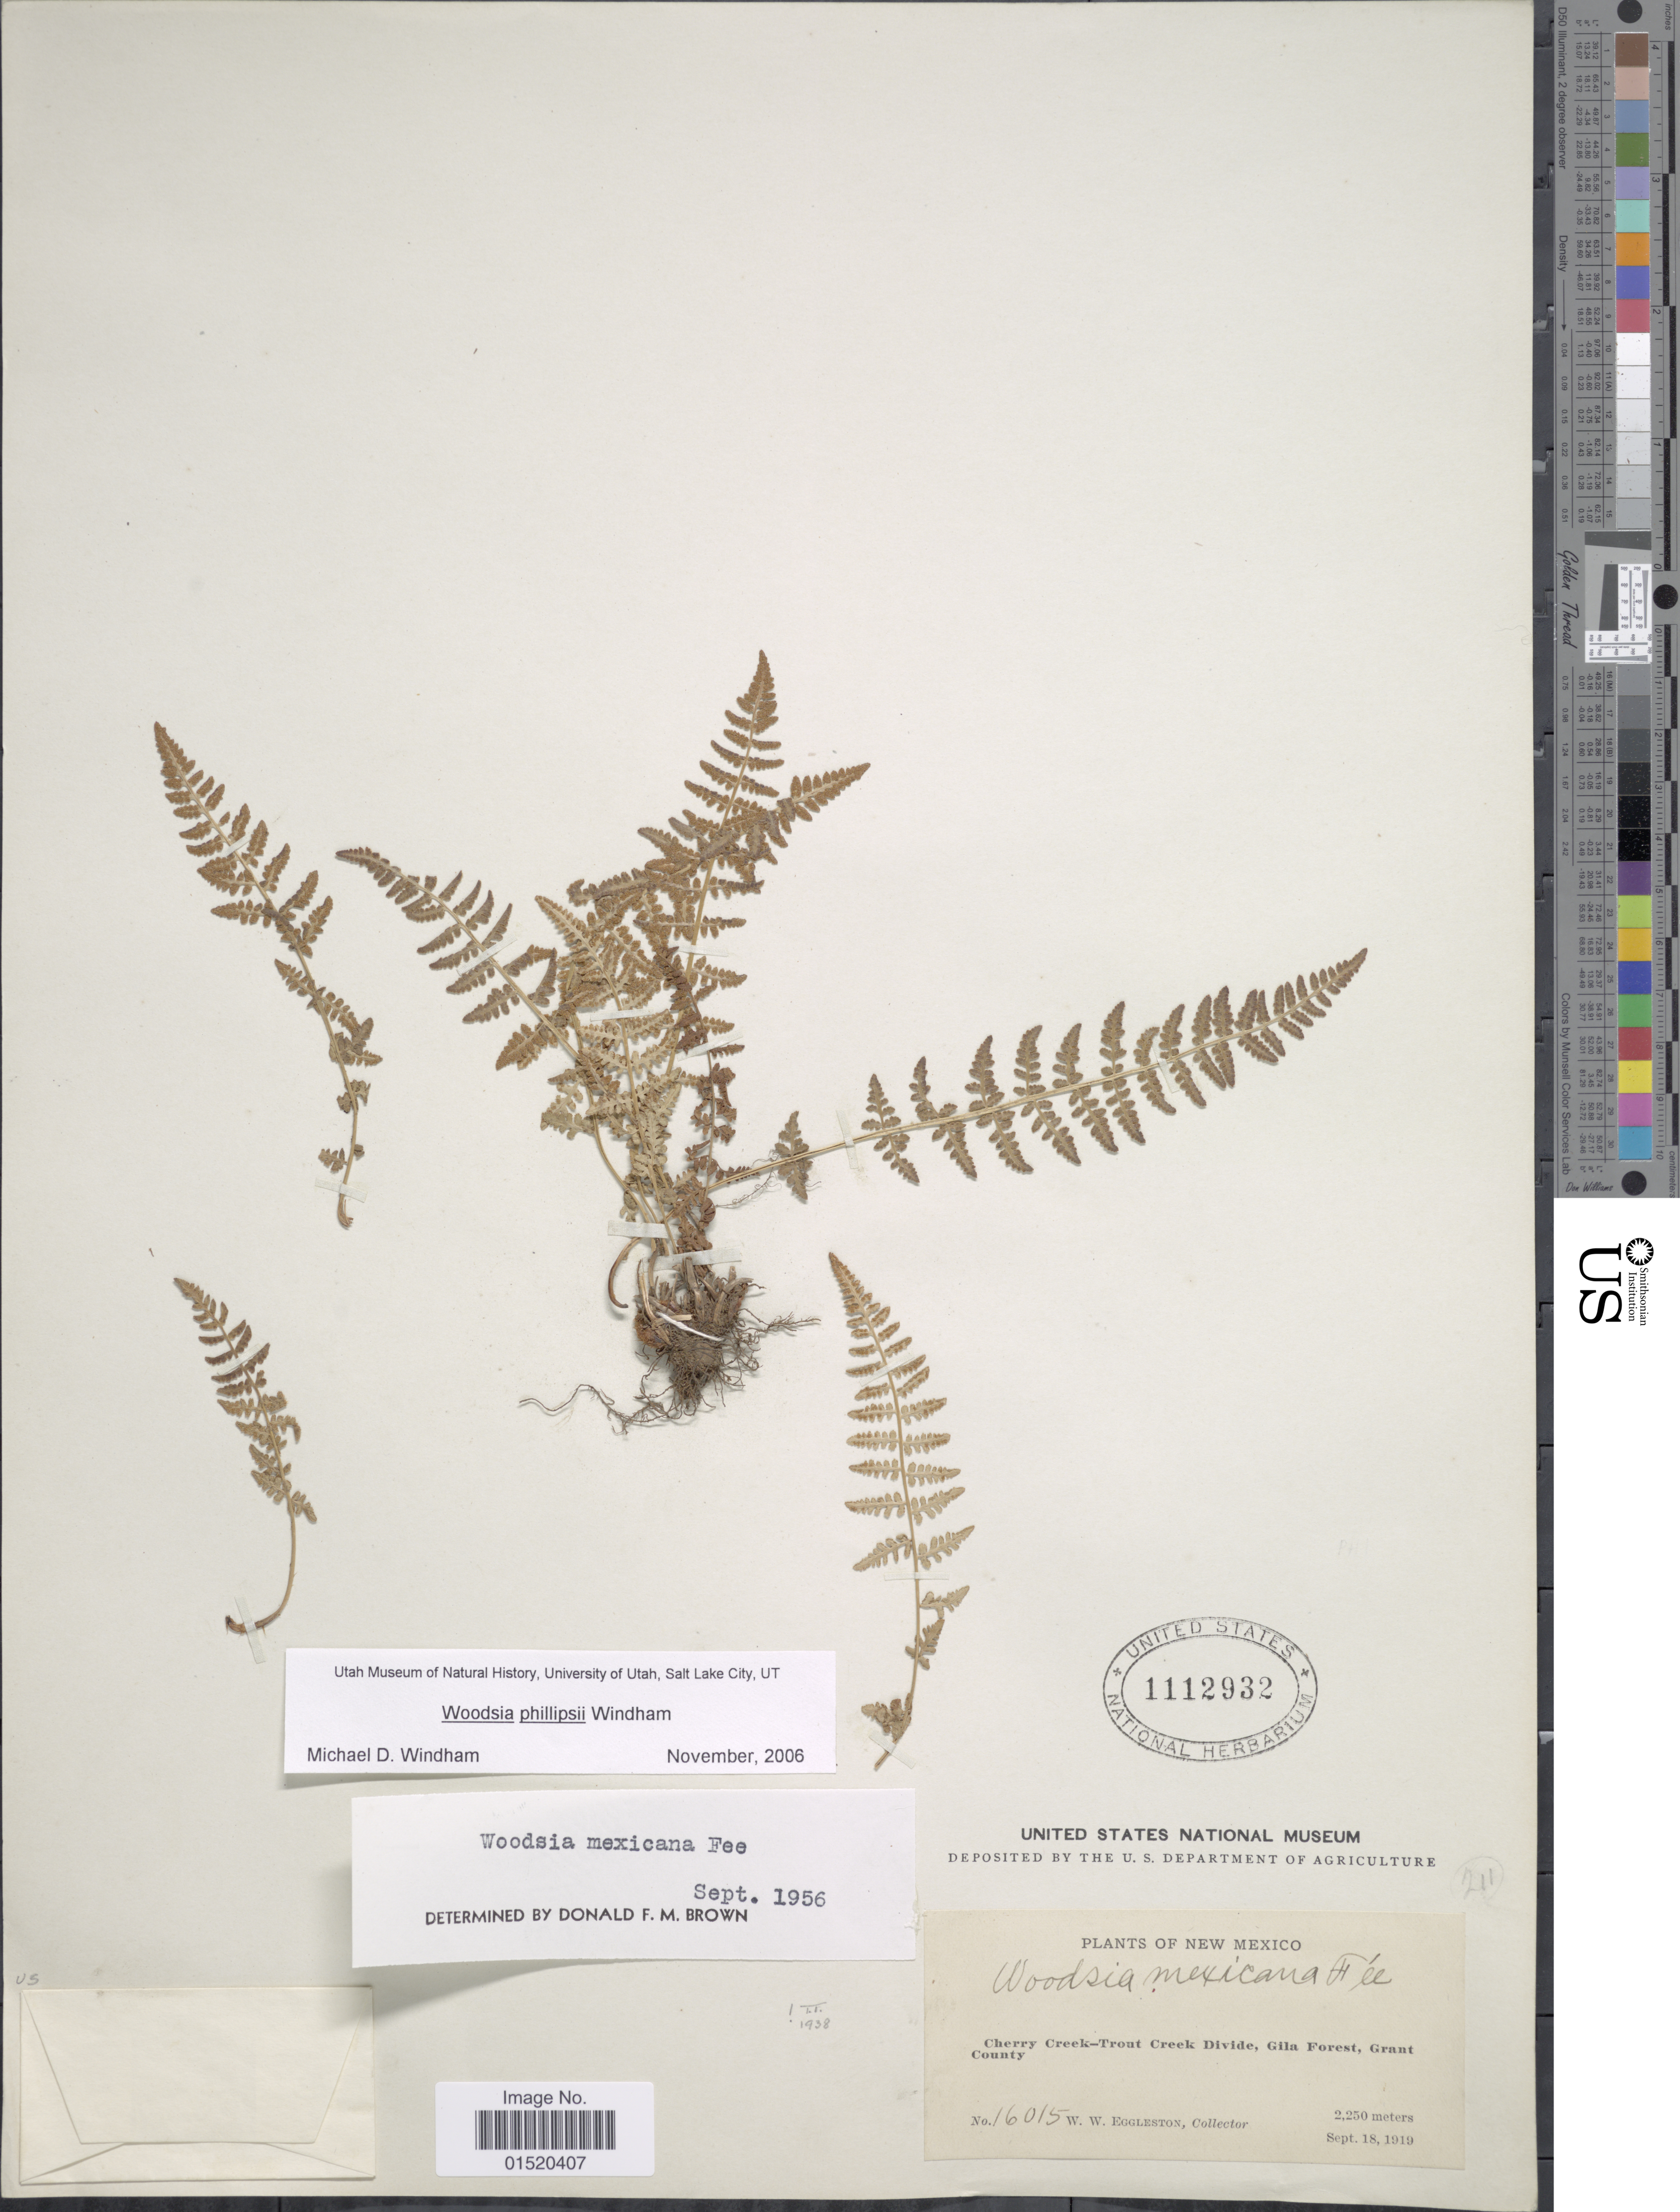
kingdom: Plantae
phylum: Tracheophyta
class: Polypodiopsida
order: Polypodiales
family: Woodsiaceae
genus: Woodsia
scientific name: Woodsia phillipsii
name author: Windham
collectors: W. W. Eggleston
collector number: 16015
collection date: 1919-09-18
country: United States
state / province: New Mexico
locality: Cherry Creek-Trout Creek Divide, Gila Forest, Grant County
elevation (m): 2250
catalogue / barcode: US 1112932